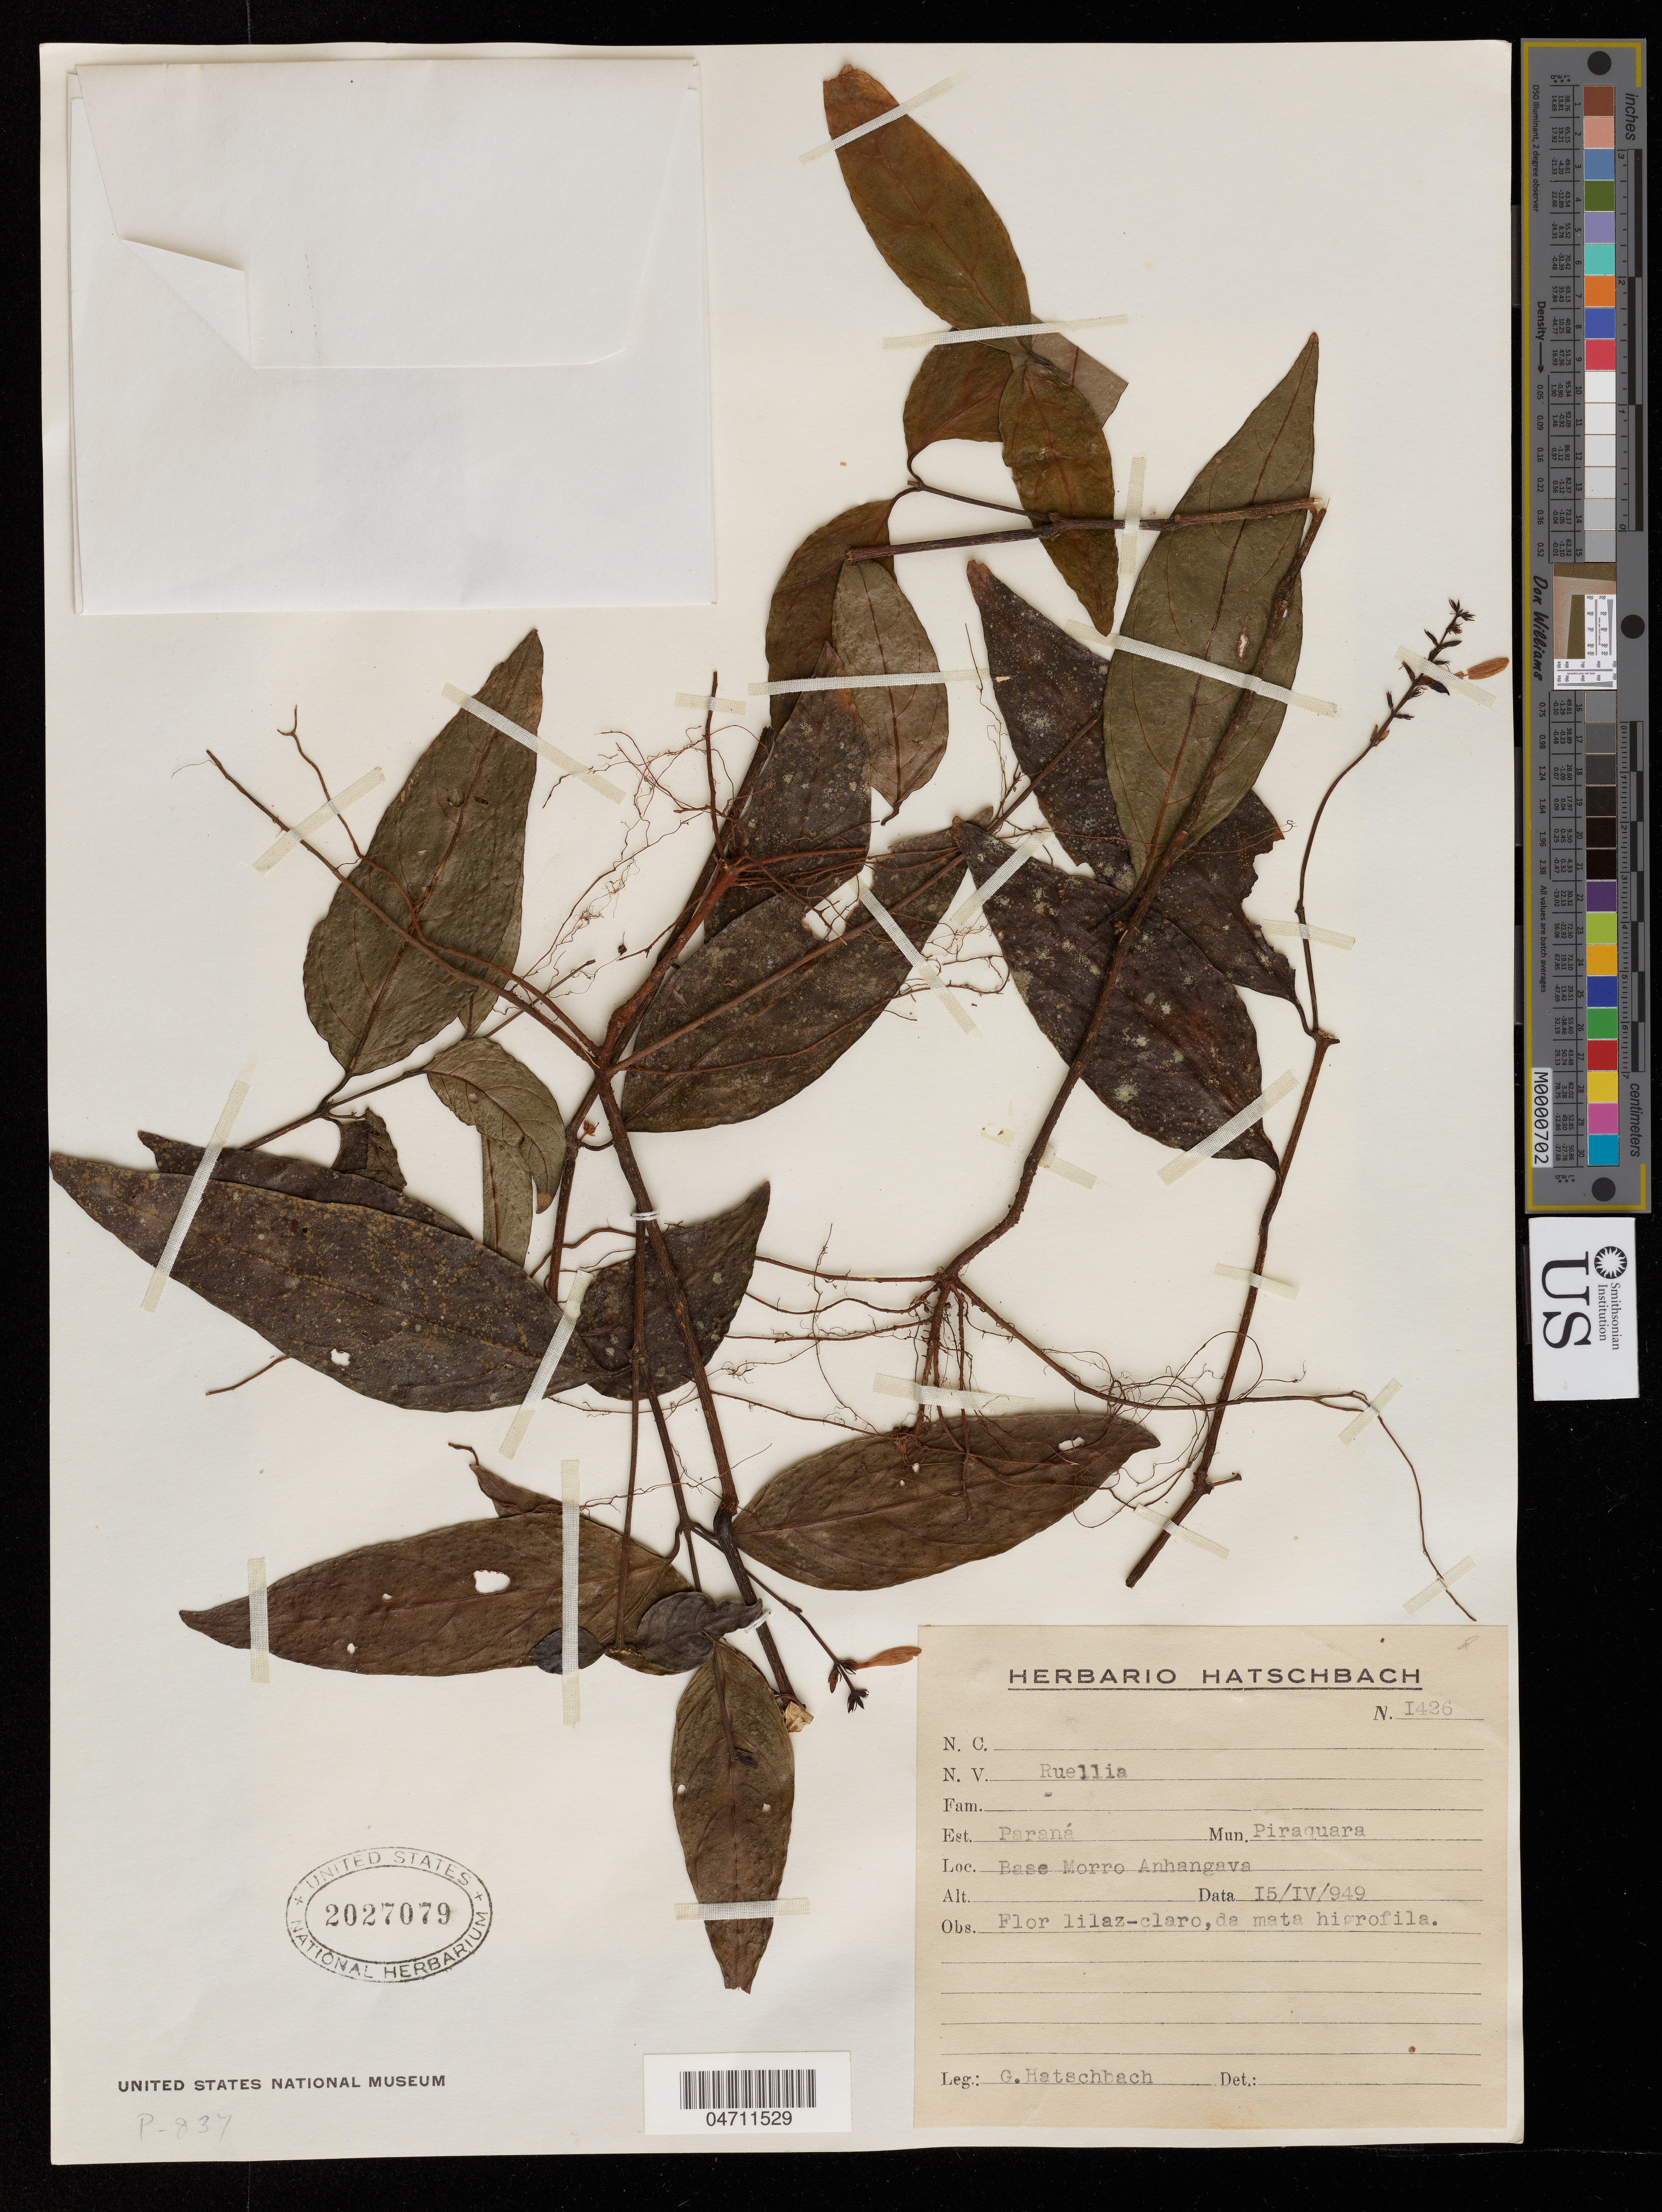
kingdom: Plantae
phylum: Tracheophyta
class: Magnoliopsida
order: Lamiales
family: Acanthaceae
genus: Ruellia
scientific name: Ruellia sp.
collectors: G. Hatschbach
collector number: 1426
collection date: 1949-04-15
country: Brazil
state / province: Paraná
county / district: Piraquara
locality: Base Morro Anhangava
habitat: De mata higrofila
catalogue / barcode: US 2027079